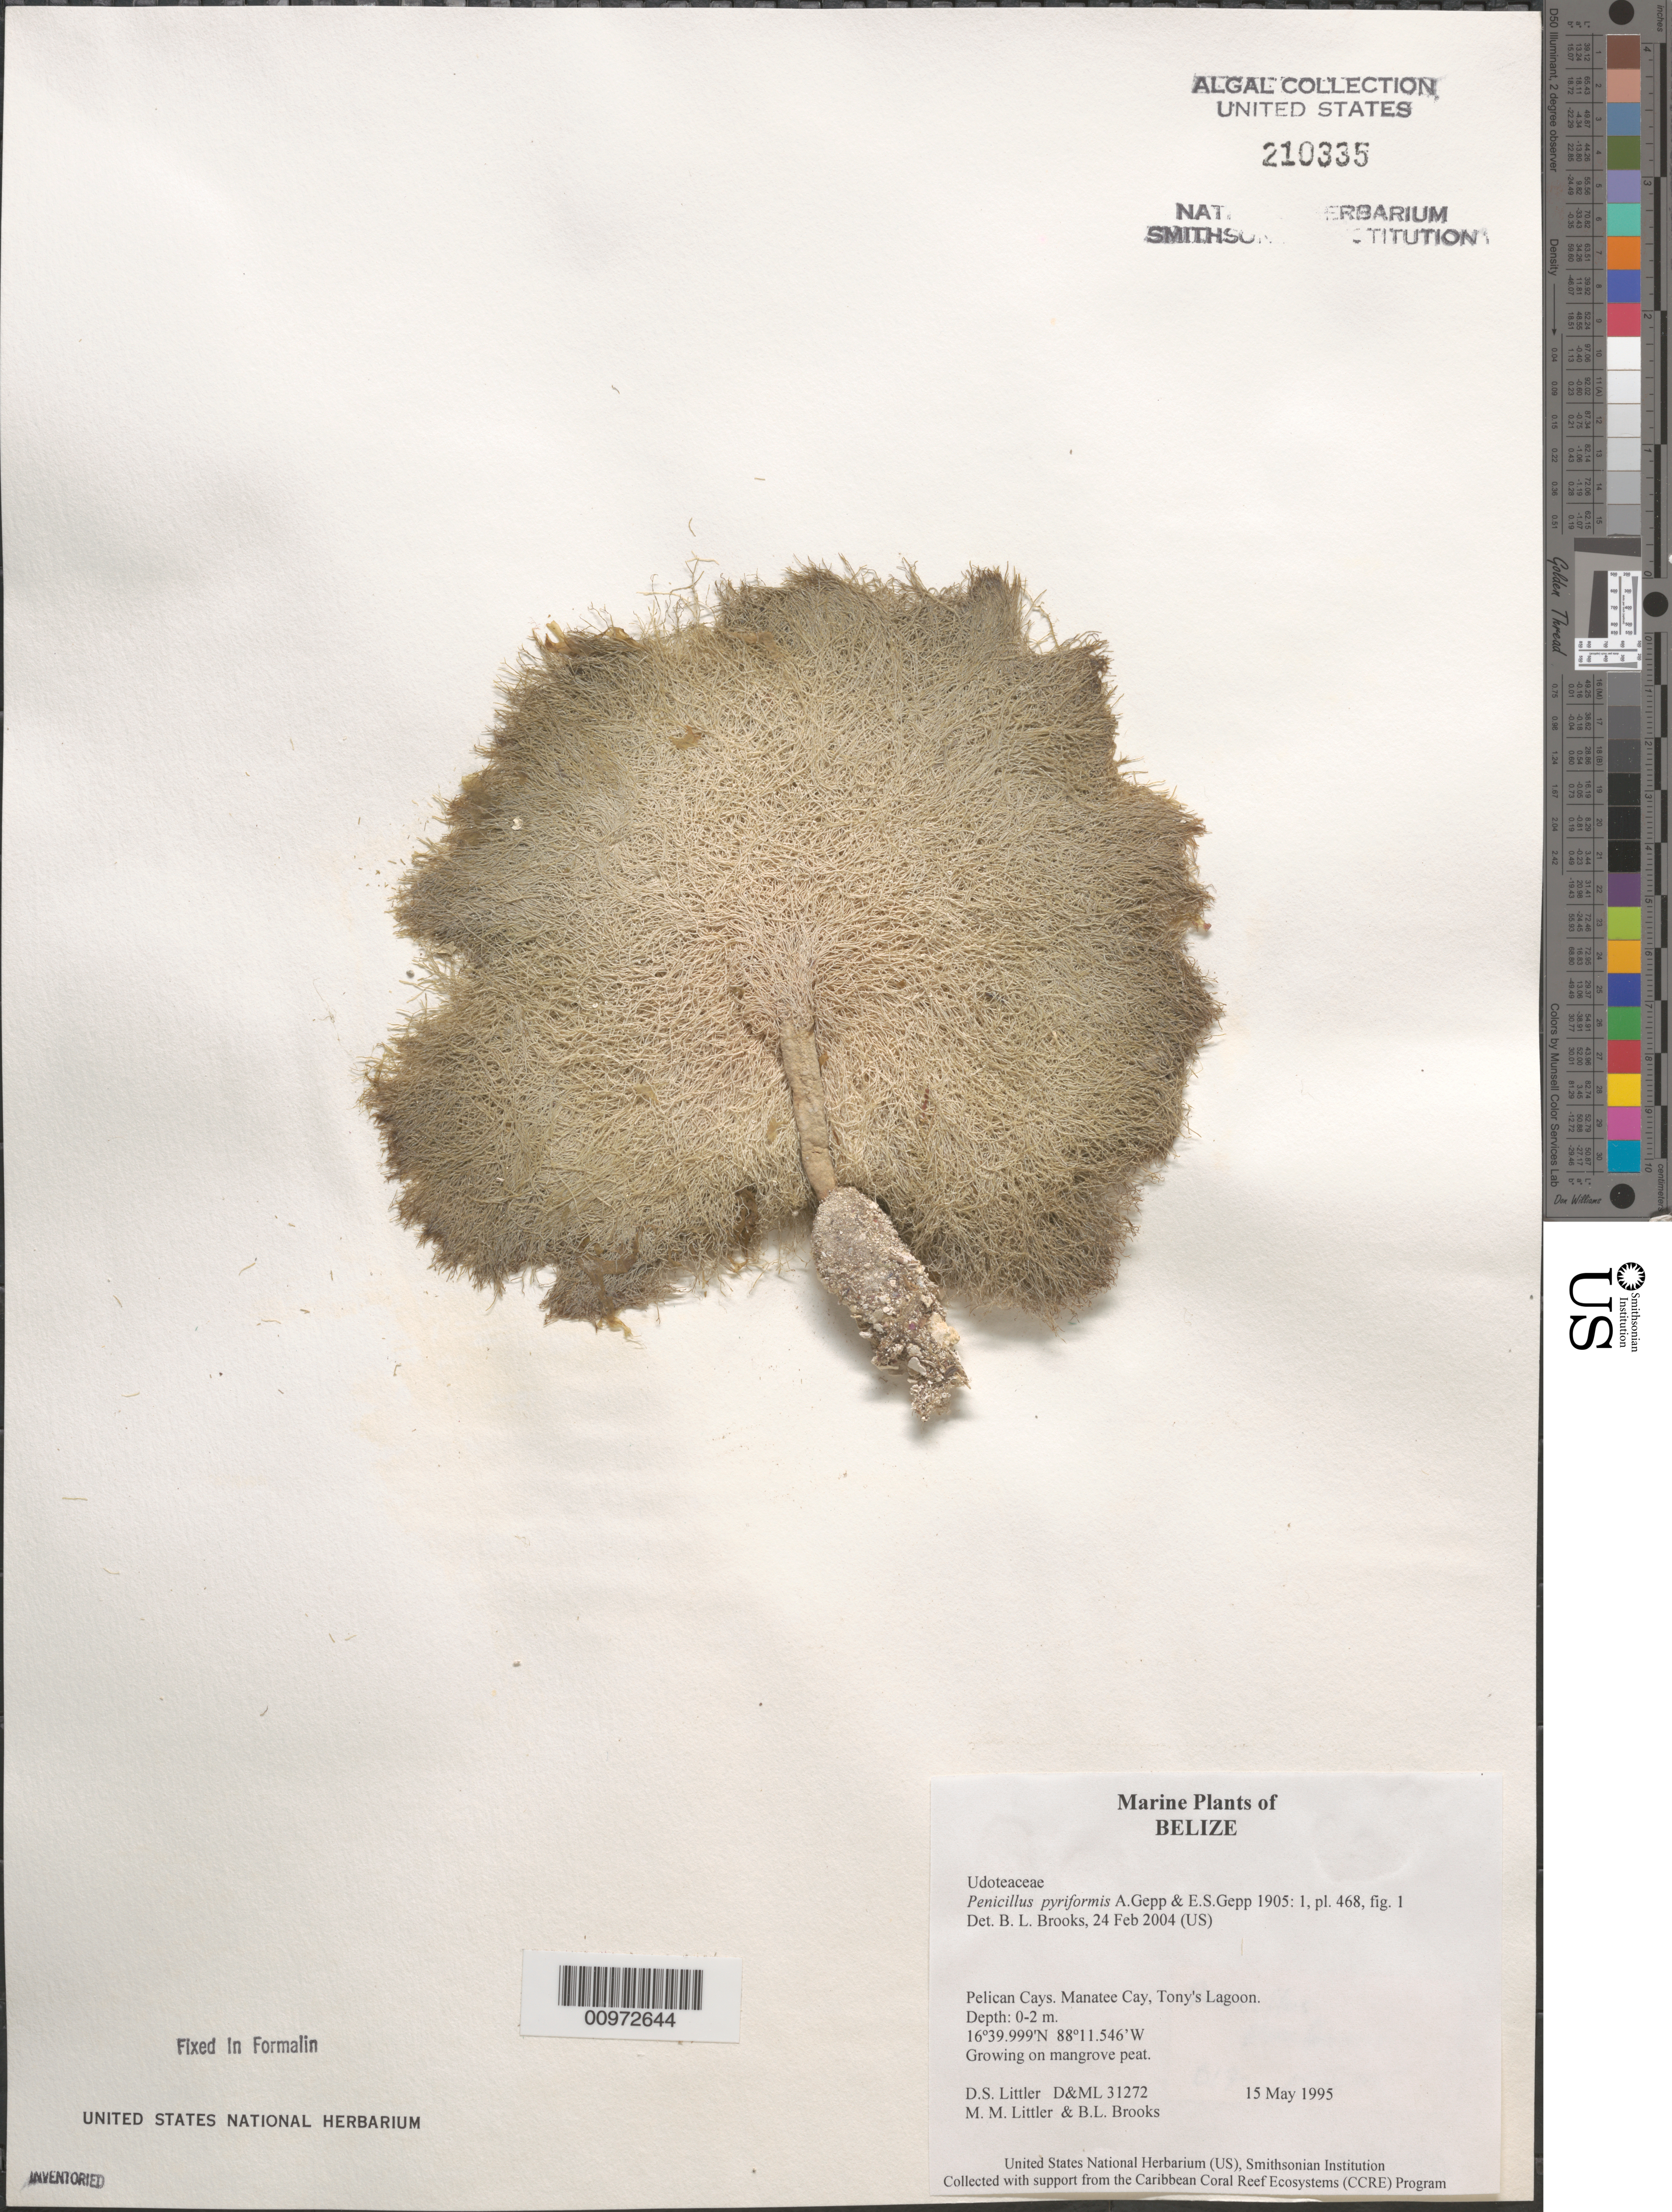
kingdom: Plantae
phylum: Chlorophyta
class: Ulvophyceae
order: Bryopsidales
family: Udoteaceae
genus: Penicillus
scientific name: Penicillus pyriformis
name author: A. Gepp & E. Gepp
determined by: Brooks, B. L., (BOT), Smithsonian Institution - National Museum of Natural History (UNITED STATES)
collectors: D. S. Littler, M. M. Littler & B. Brooks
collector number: D&ML 31272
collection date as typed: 15 May 1995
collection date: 1995-05-15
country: Belize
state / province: Stann Creek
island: Manatee Cay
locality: Tony's Lagoon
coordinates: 16 39.999' N, 88 11.546' W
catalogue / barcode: US 210335